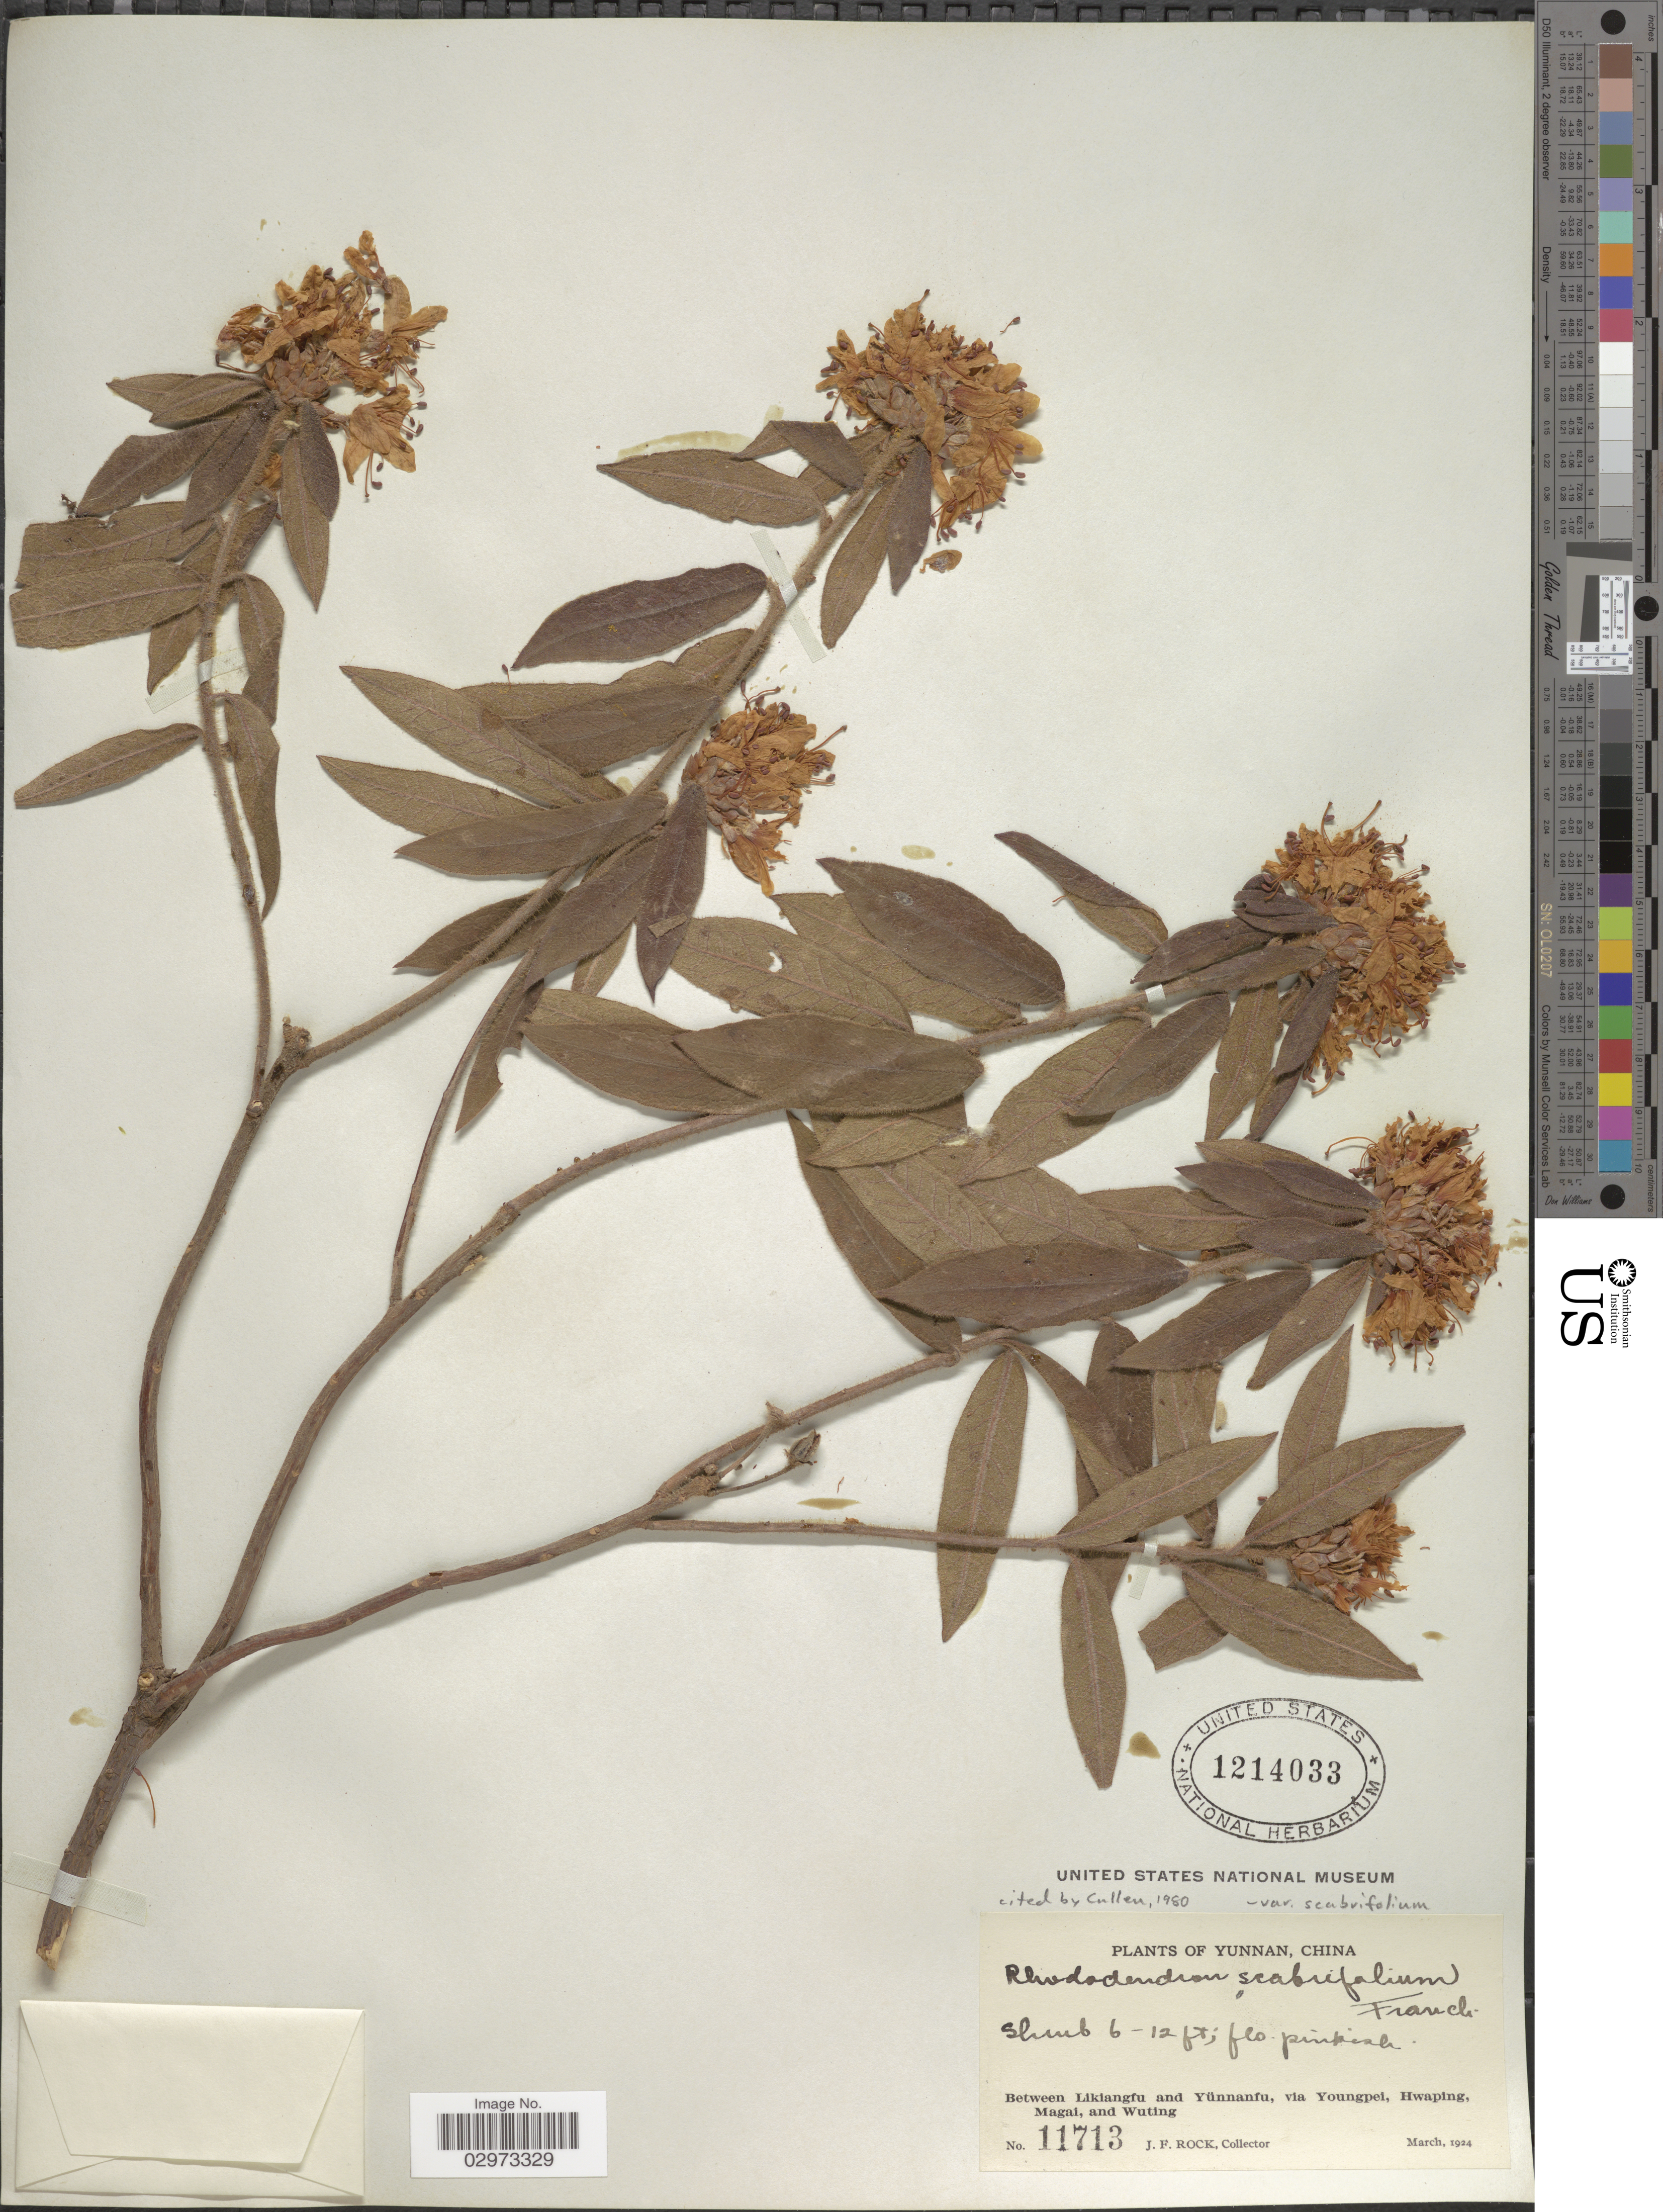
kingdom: Plantae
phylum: Tracheophyta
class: Magnoliopsida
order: Ericales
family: Ericaceae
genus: Rhododendron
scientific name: Rhododendron scabrifolium var. scabrifolium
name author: Franch.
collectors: J. Rock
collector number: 11713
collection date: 1924-03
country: China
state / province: Yunnan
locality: Between Likiangfu and Yünnanfu, via Youngpei, Hwaping, Magai, and Wuting.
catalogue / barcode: US 1214033